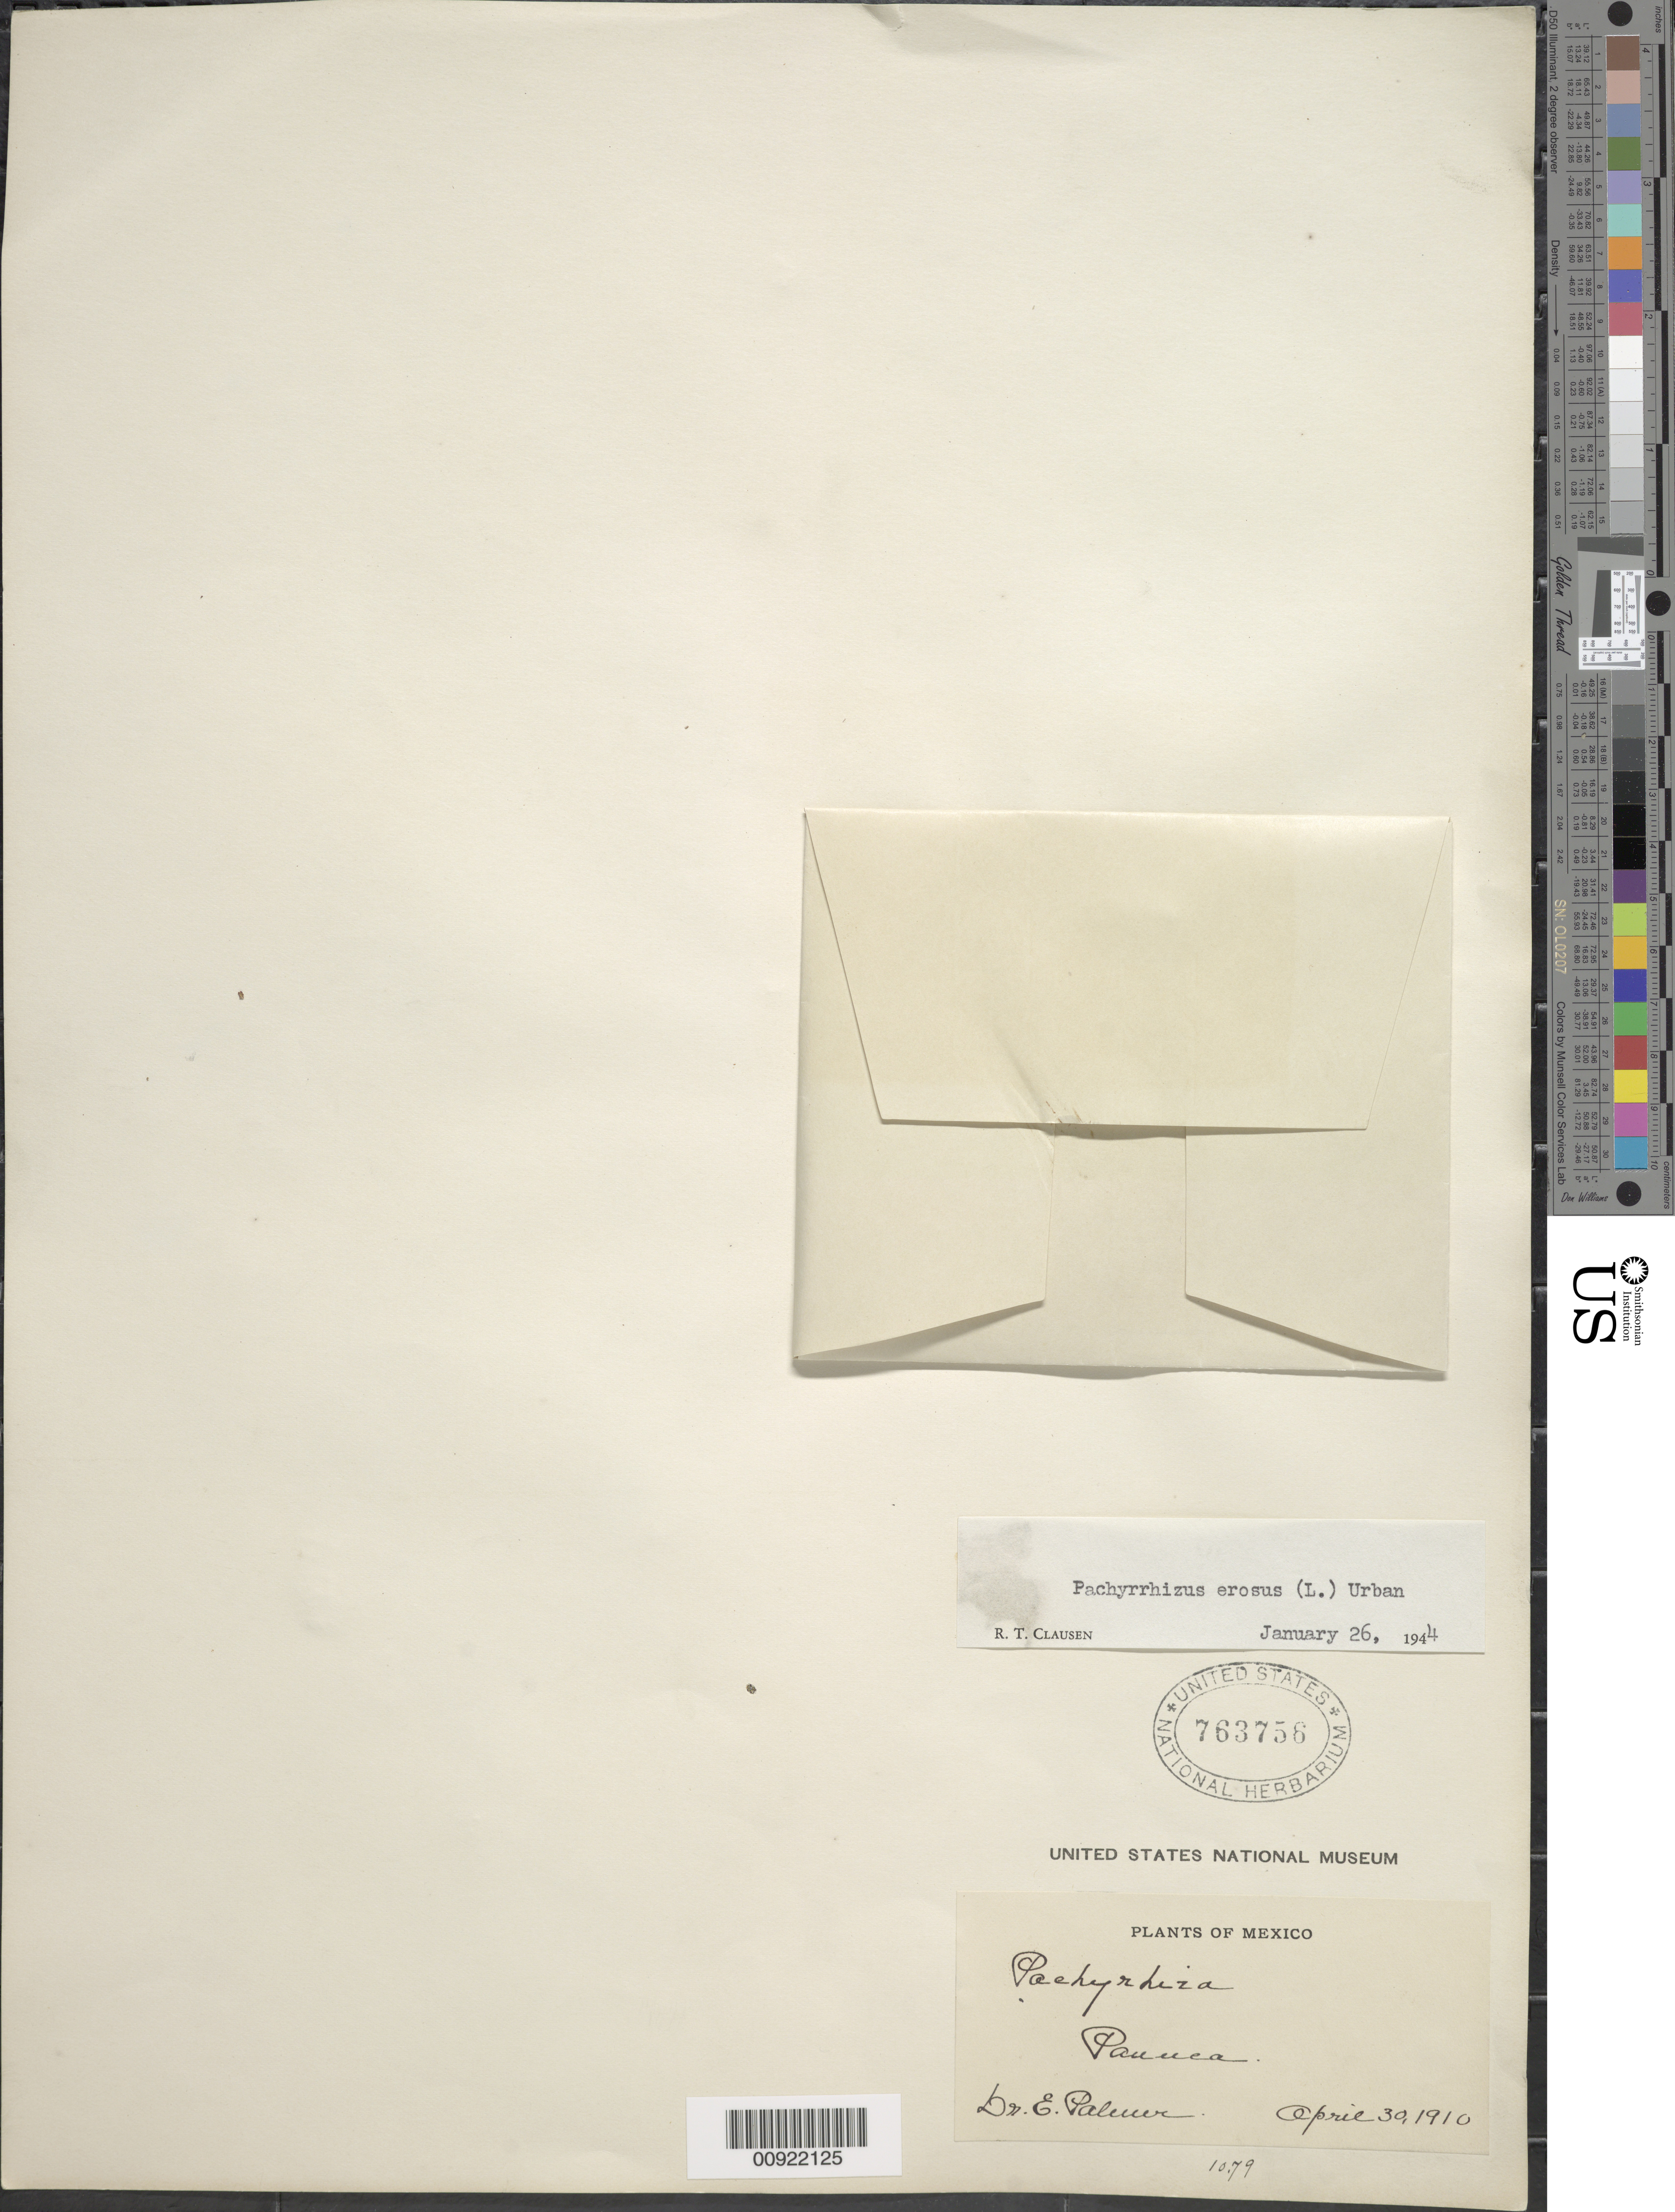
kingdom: Plantae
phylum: Tracheophyta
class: Magnoliopsida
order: Fabales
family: Fabaceae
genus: Pachyrhizus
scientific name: Pachyrhizus erosus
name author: (L.) Urb.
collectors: E. Palmer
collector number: Green House No. 1079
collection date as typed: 30 Apr 1910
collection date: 1910-04-30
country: Mexico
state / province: Veracruz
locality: Panuca. (Possibly refers to Pánuco)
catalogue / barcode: US 763756